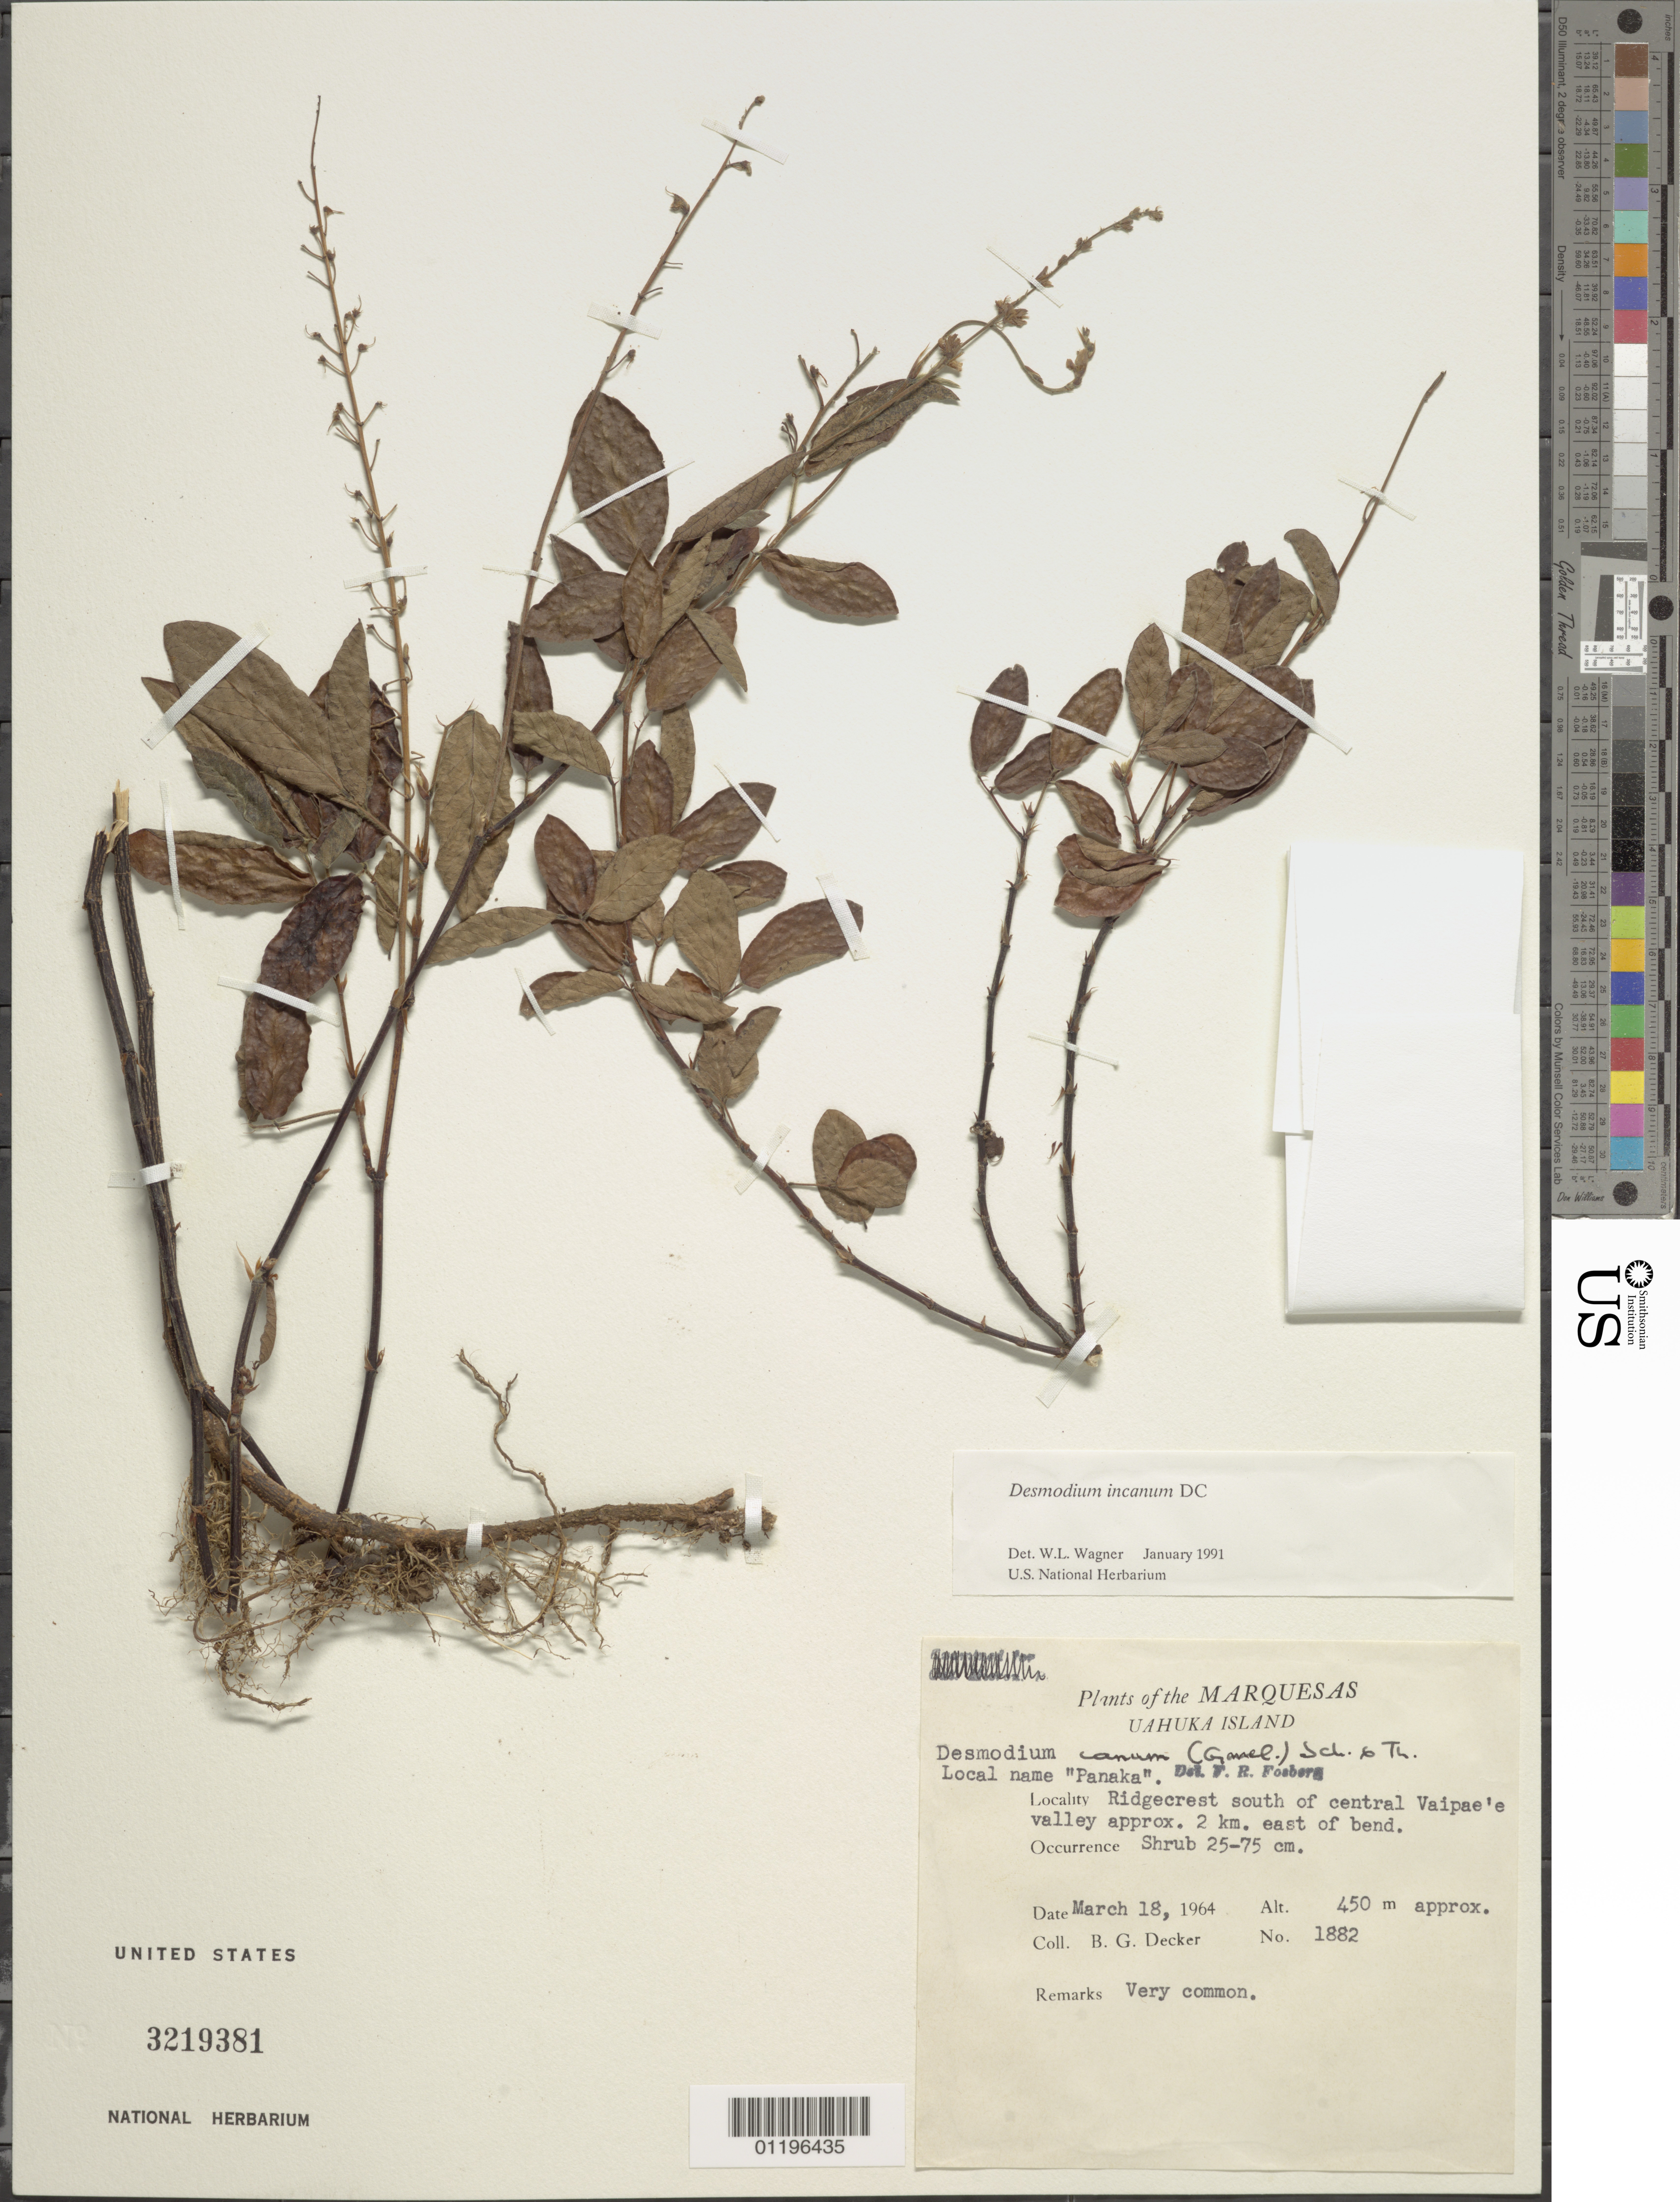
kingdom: Plantae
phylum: Tracheophyta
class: Magnoliopsida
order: Fabales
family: Fabaceae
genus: Desmodium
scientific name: Desmodium incanum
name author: (Sw.) DC.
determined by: Wagner, W. L., (BOT), Smithsonian Institution - National Museum of Natural History (UNITED STATES)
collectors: B. G. Decker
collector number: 1882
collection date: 1964-03-18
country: French Polynesia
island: Ua Huka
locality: Ridgecrest S of central Vaipae'e Valley, 2 km E of bend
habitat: Very common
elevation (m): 450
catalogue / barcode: US 3219381